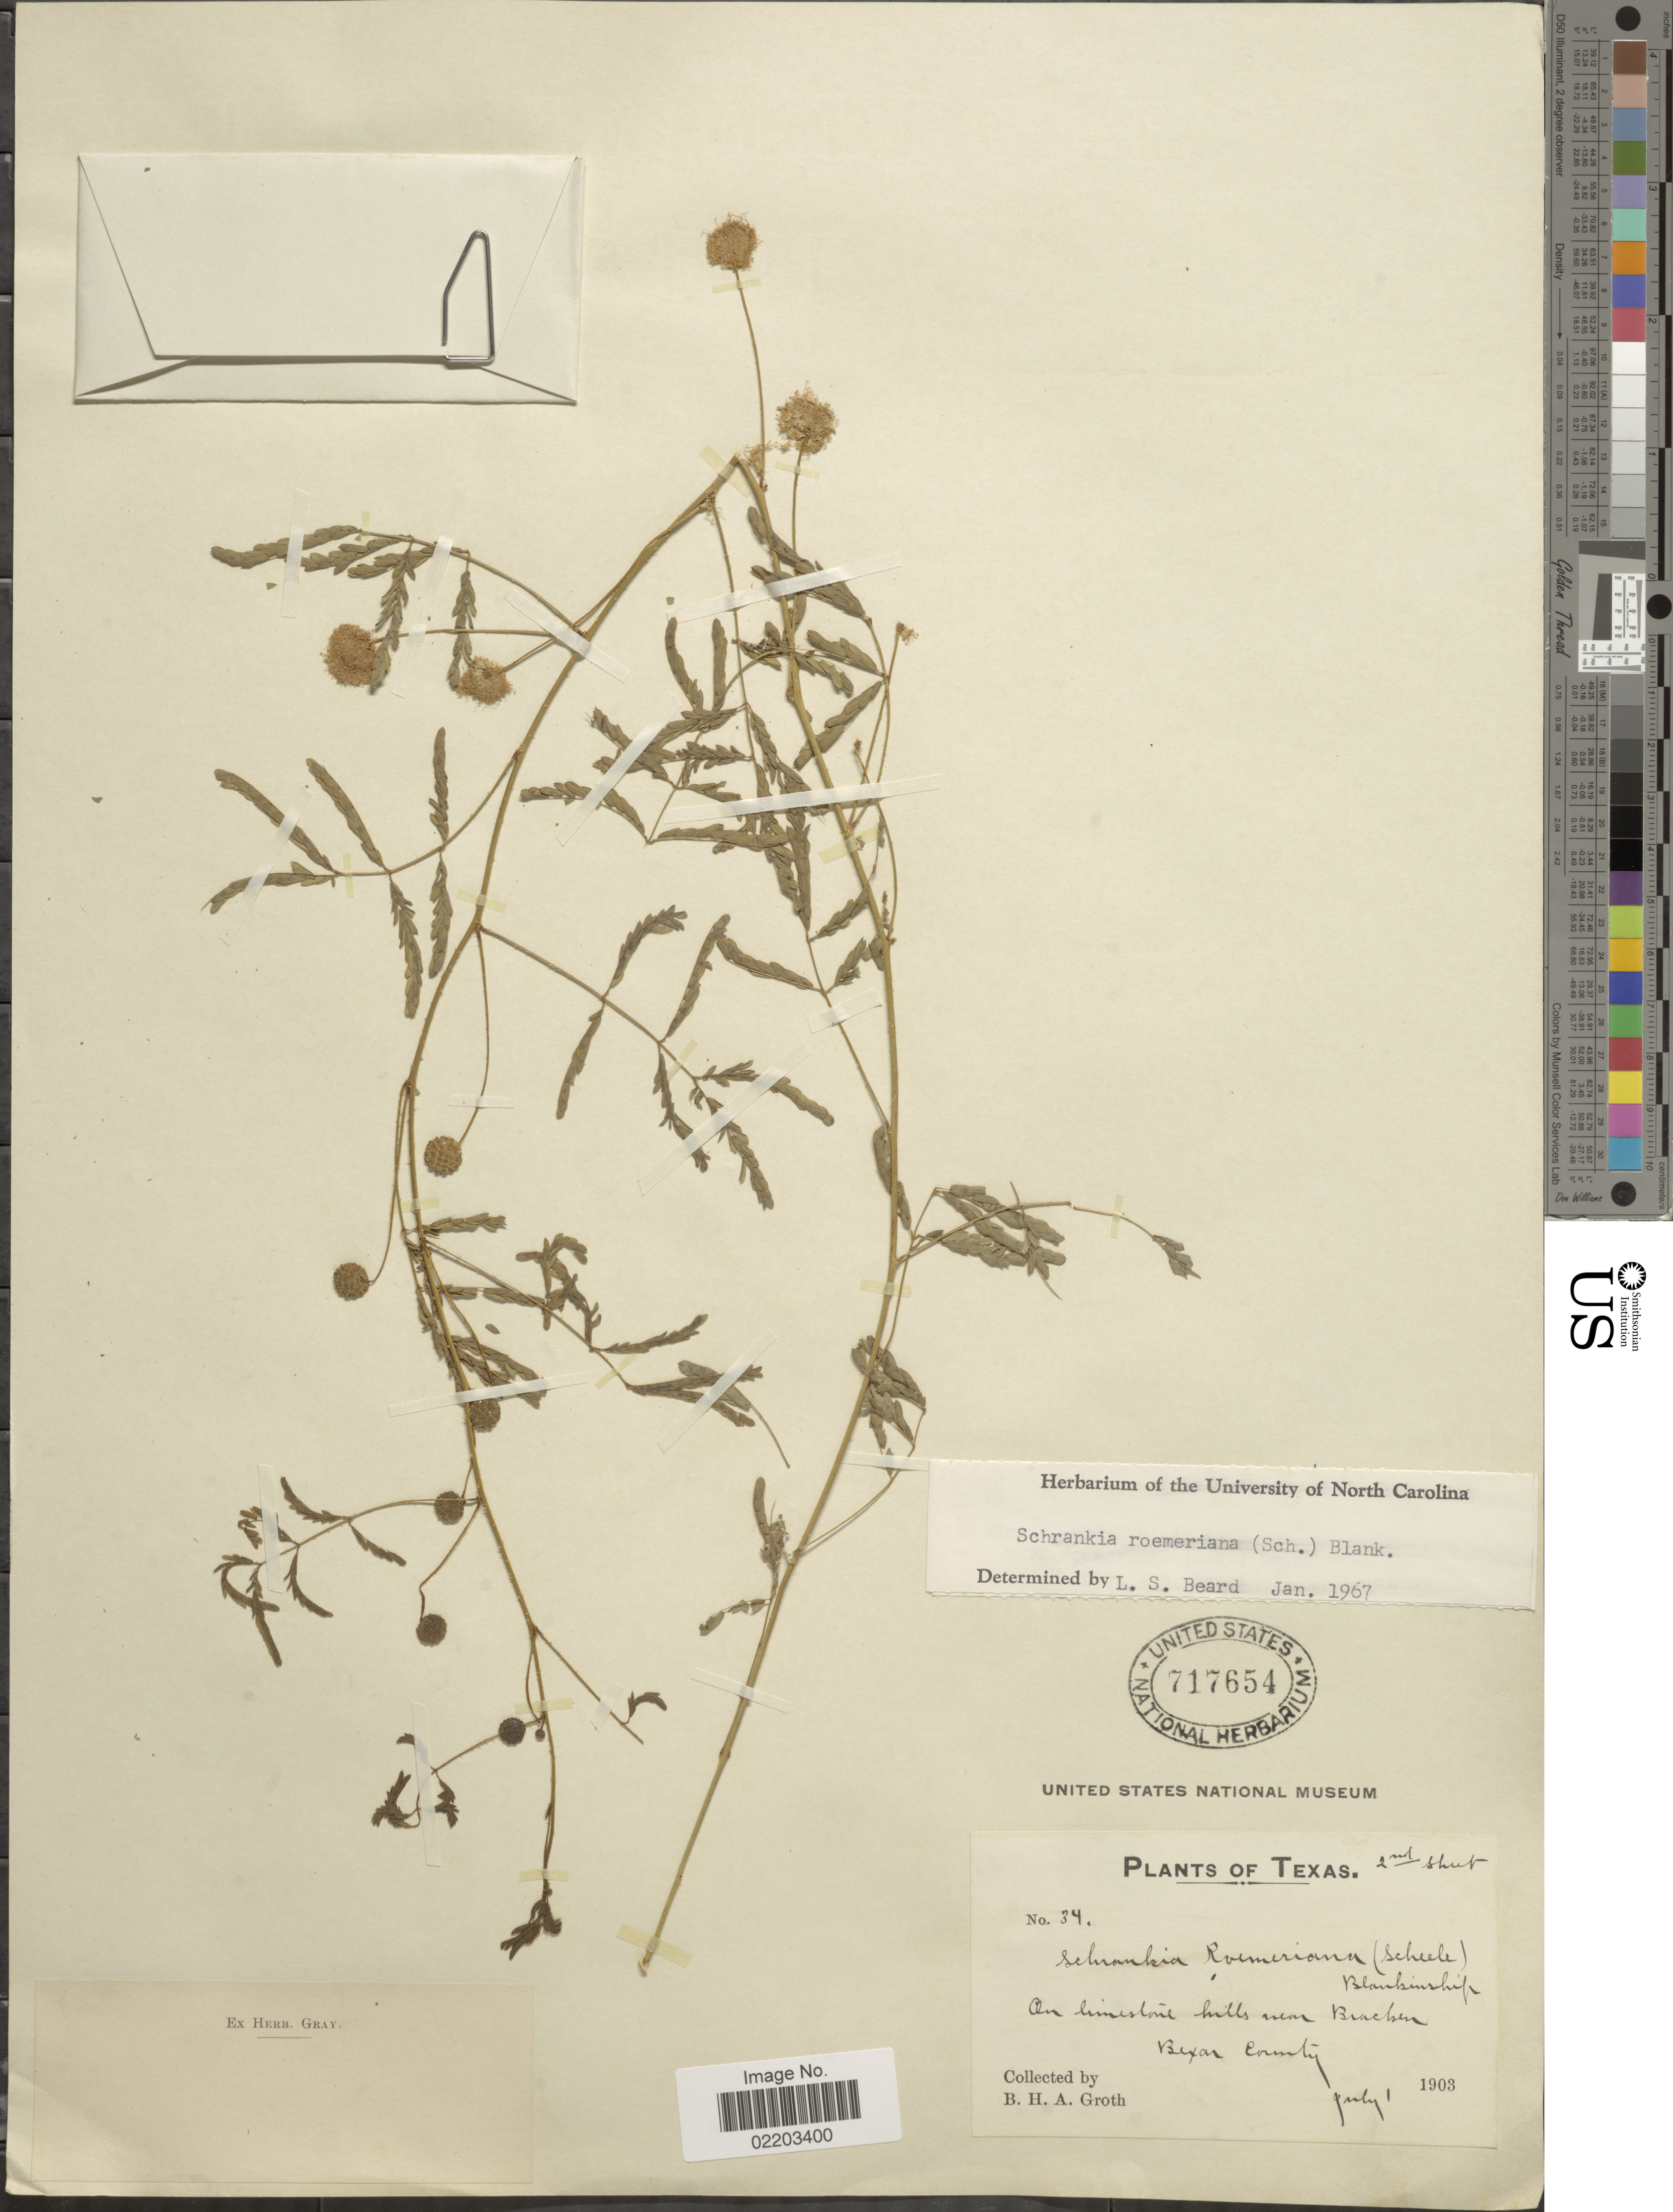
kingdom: Plantae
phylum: Tracheophyta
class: Magnoliopsida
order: Fabales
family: Fabaceae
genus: Mimosa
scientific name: Mimosa roemeriana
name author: Scheele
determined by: U.S. National Herbarium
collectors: B. Groth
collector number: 34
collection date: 1903-07-01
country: United States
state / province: Texas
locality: On limestone hills Braksen, Bexar County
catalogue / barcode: US 717654